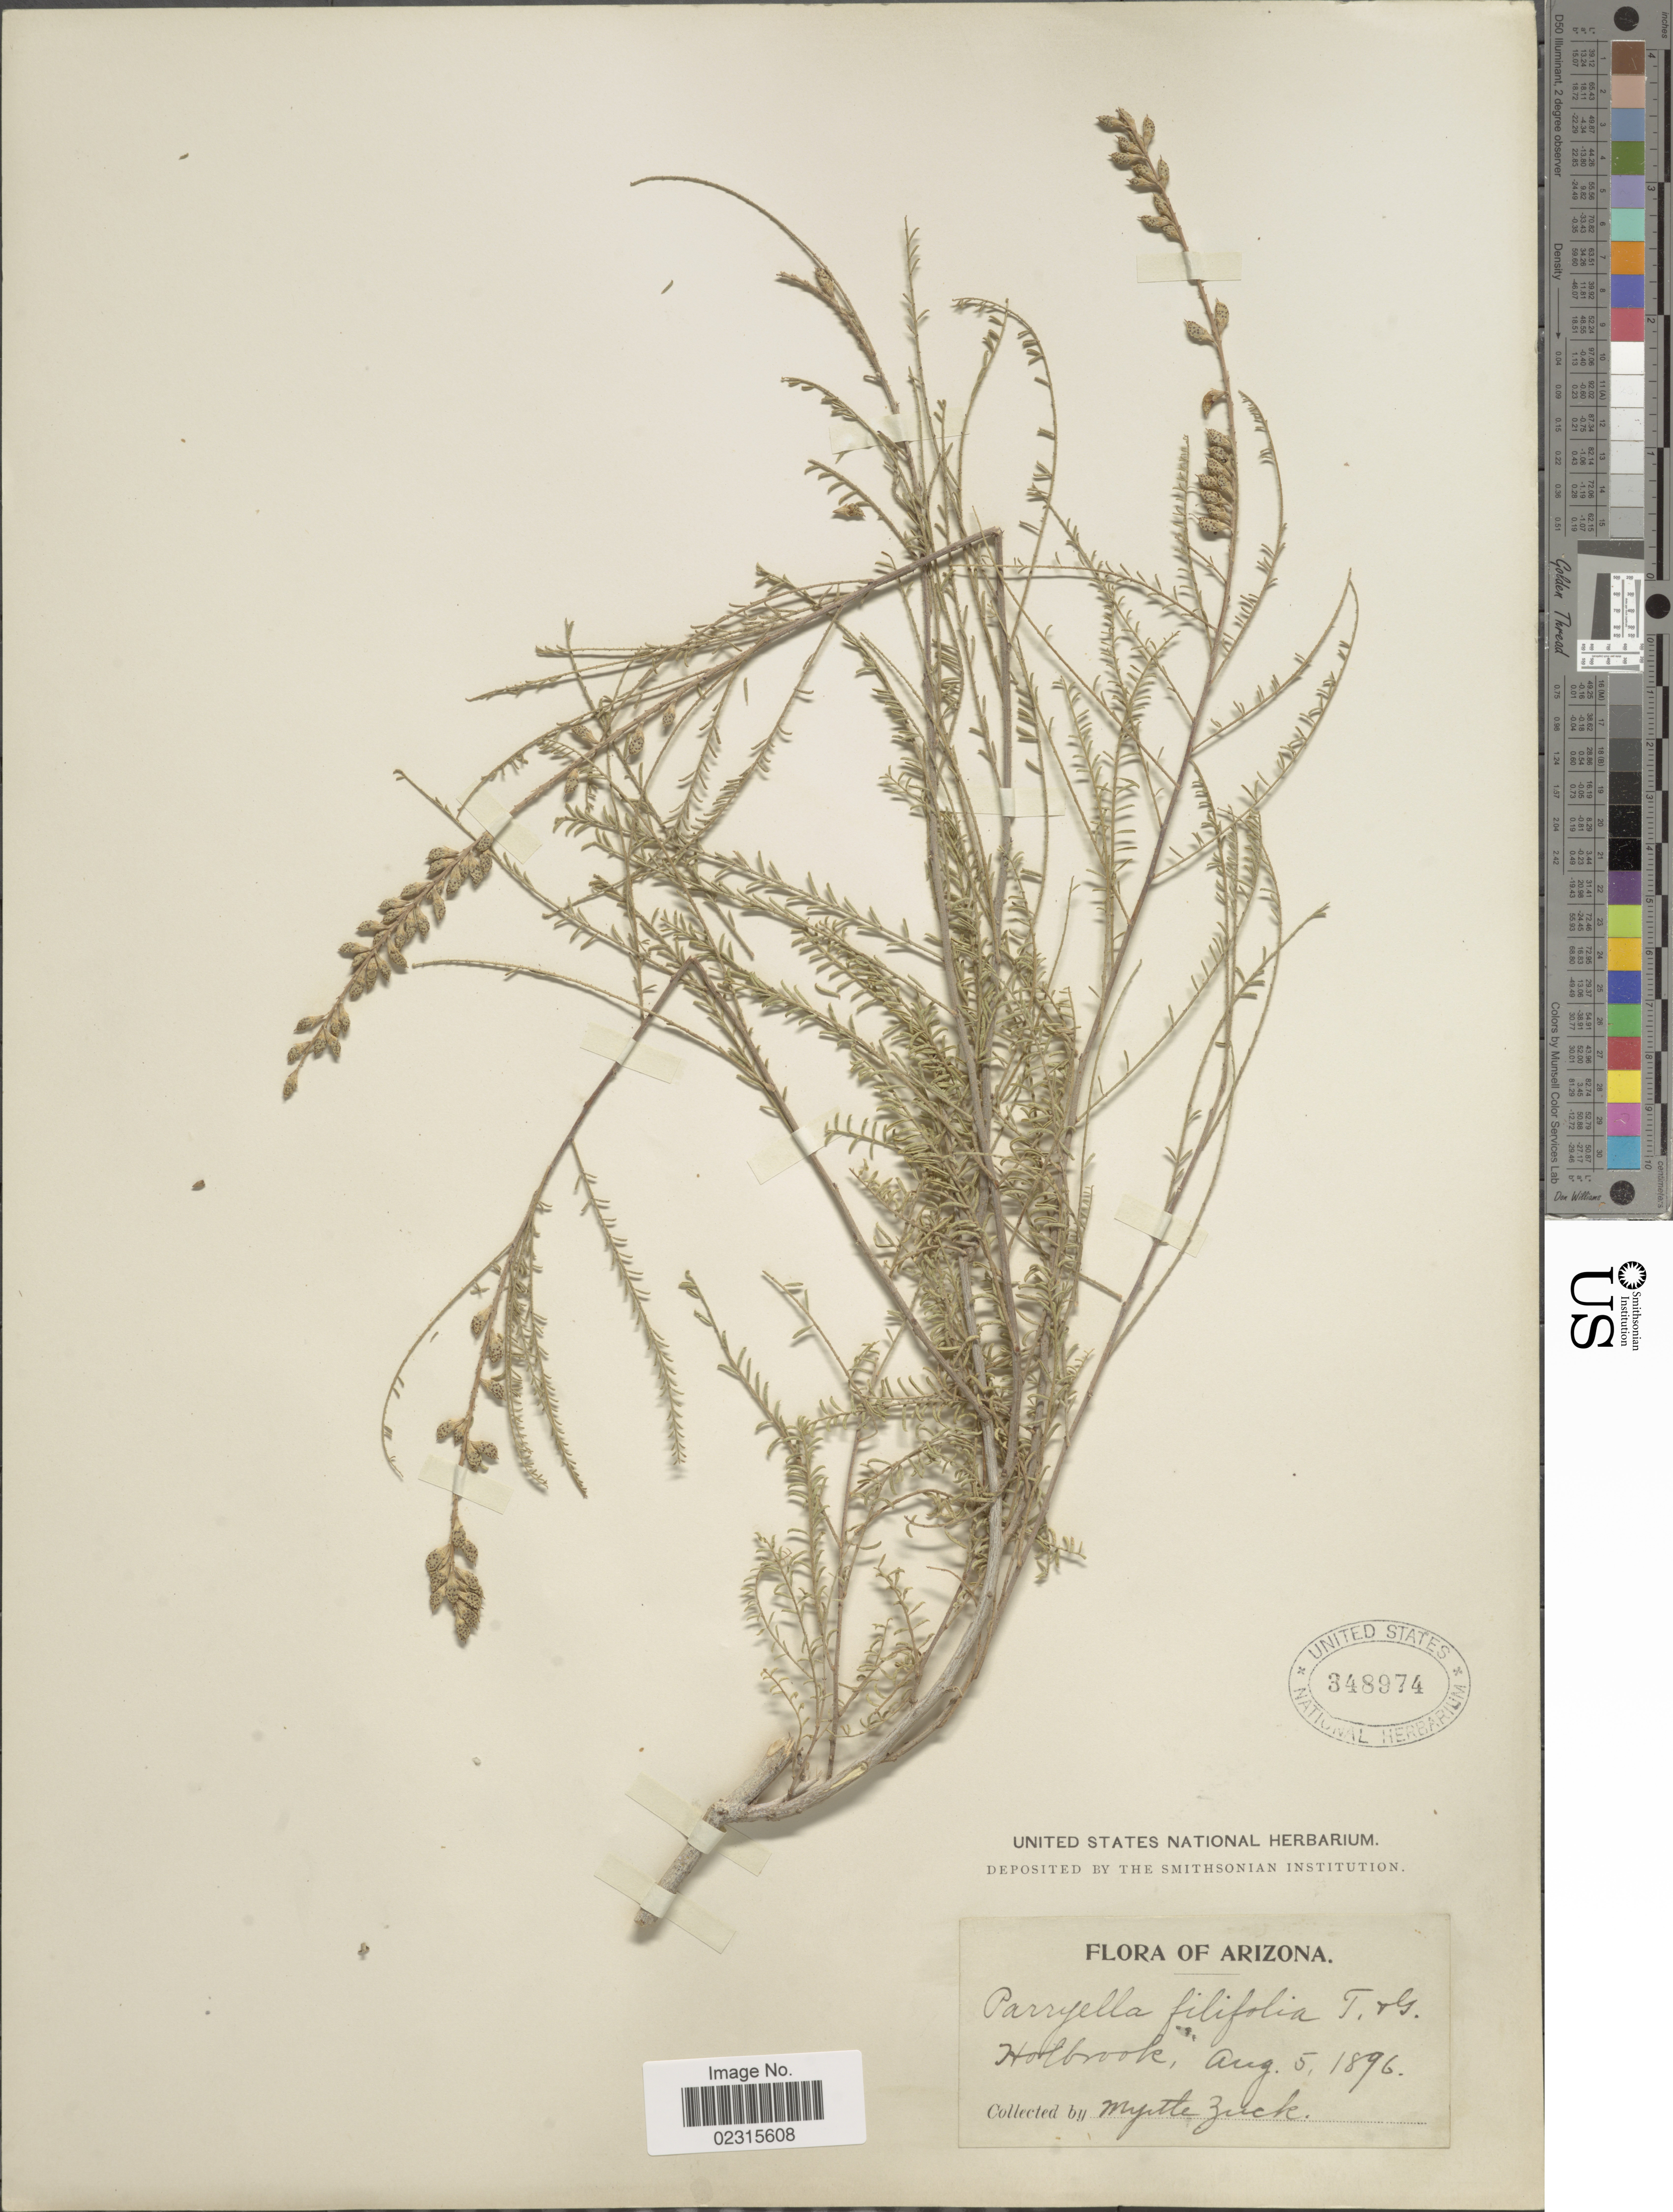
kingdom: Plantae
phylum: Tracheophyta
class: Magnoliopsida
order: Fabales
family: Fabaceae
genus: Parryella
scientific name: Parryella filifolia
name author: Torr. & A. Gray ex A. Gray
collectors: M. Zuck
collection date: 1896-08-05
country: United States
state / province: Arizona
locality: Holbrook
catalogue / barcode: US 348974